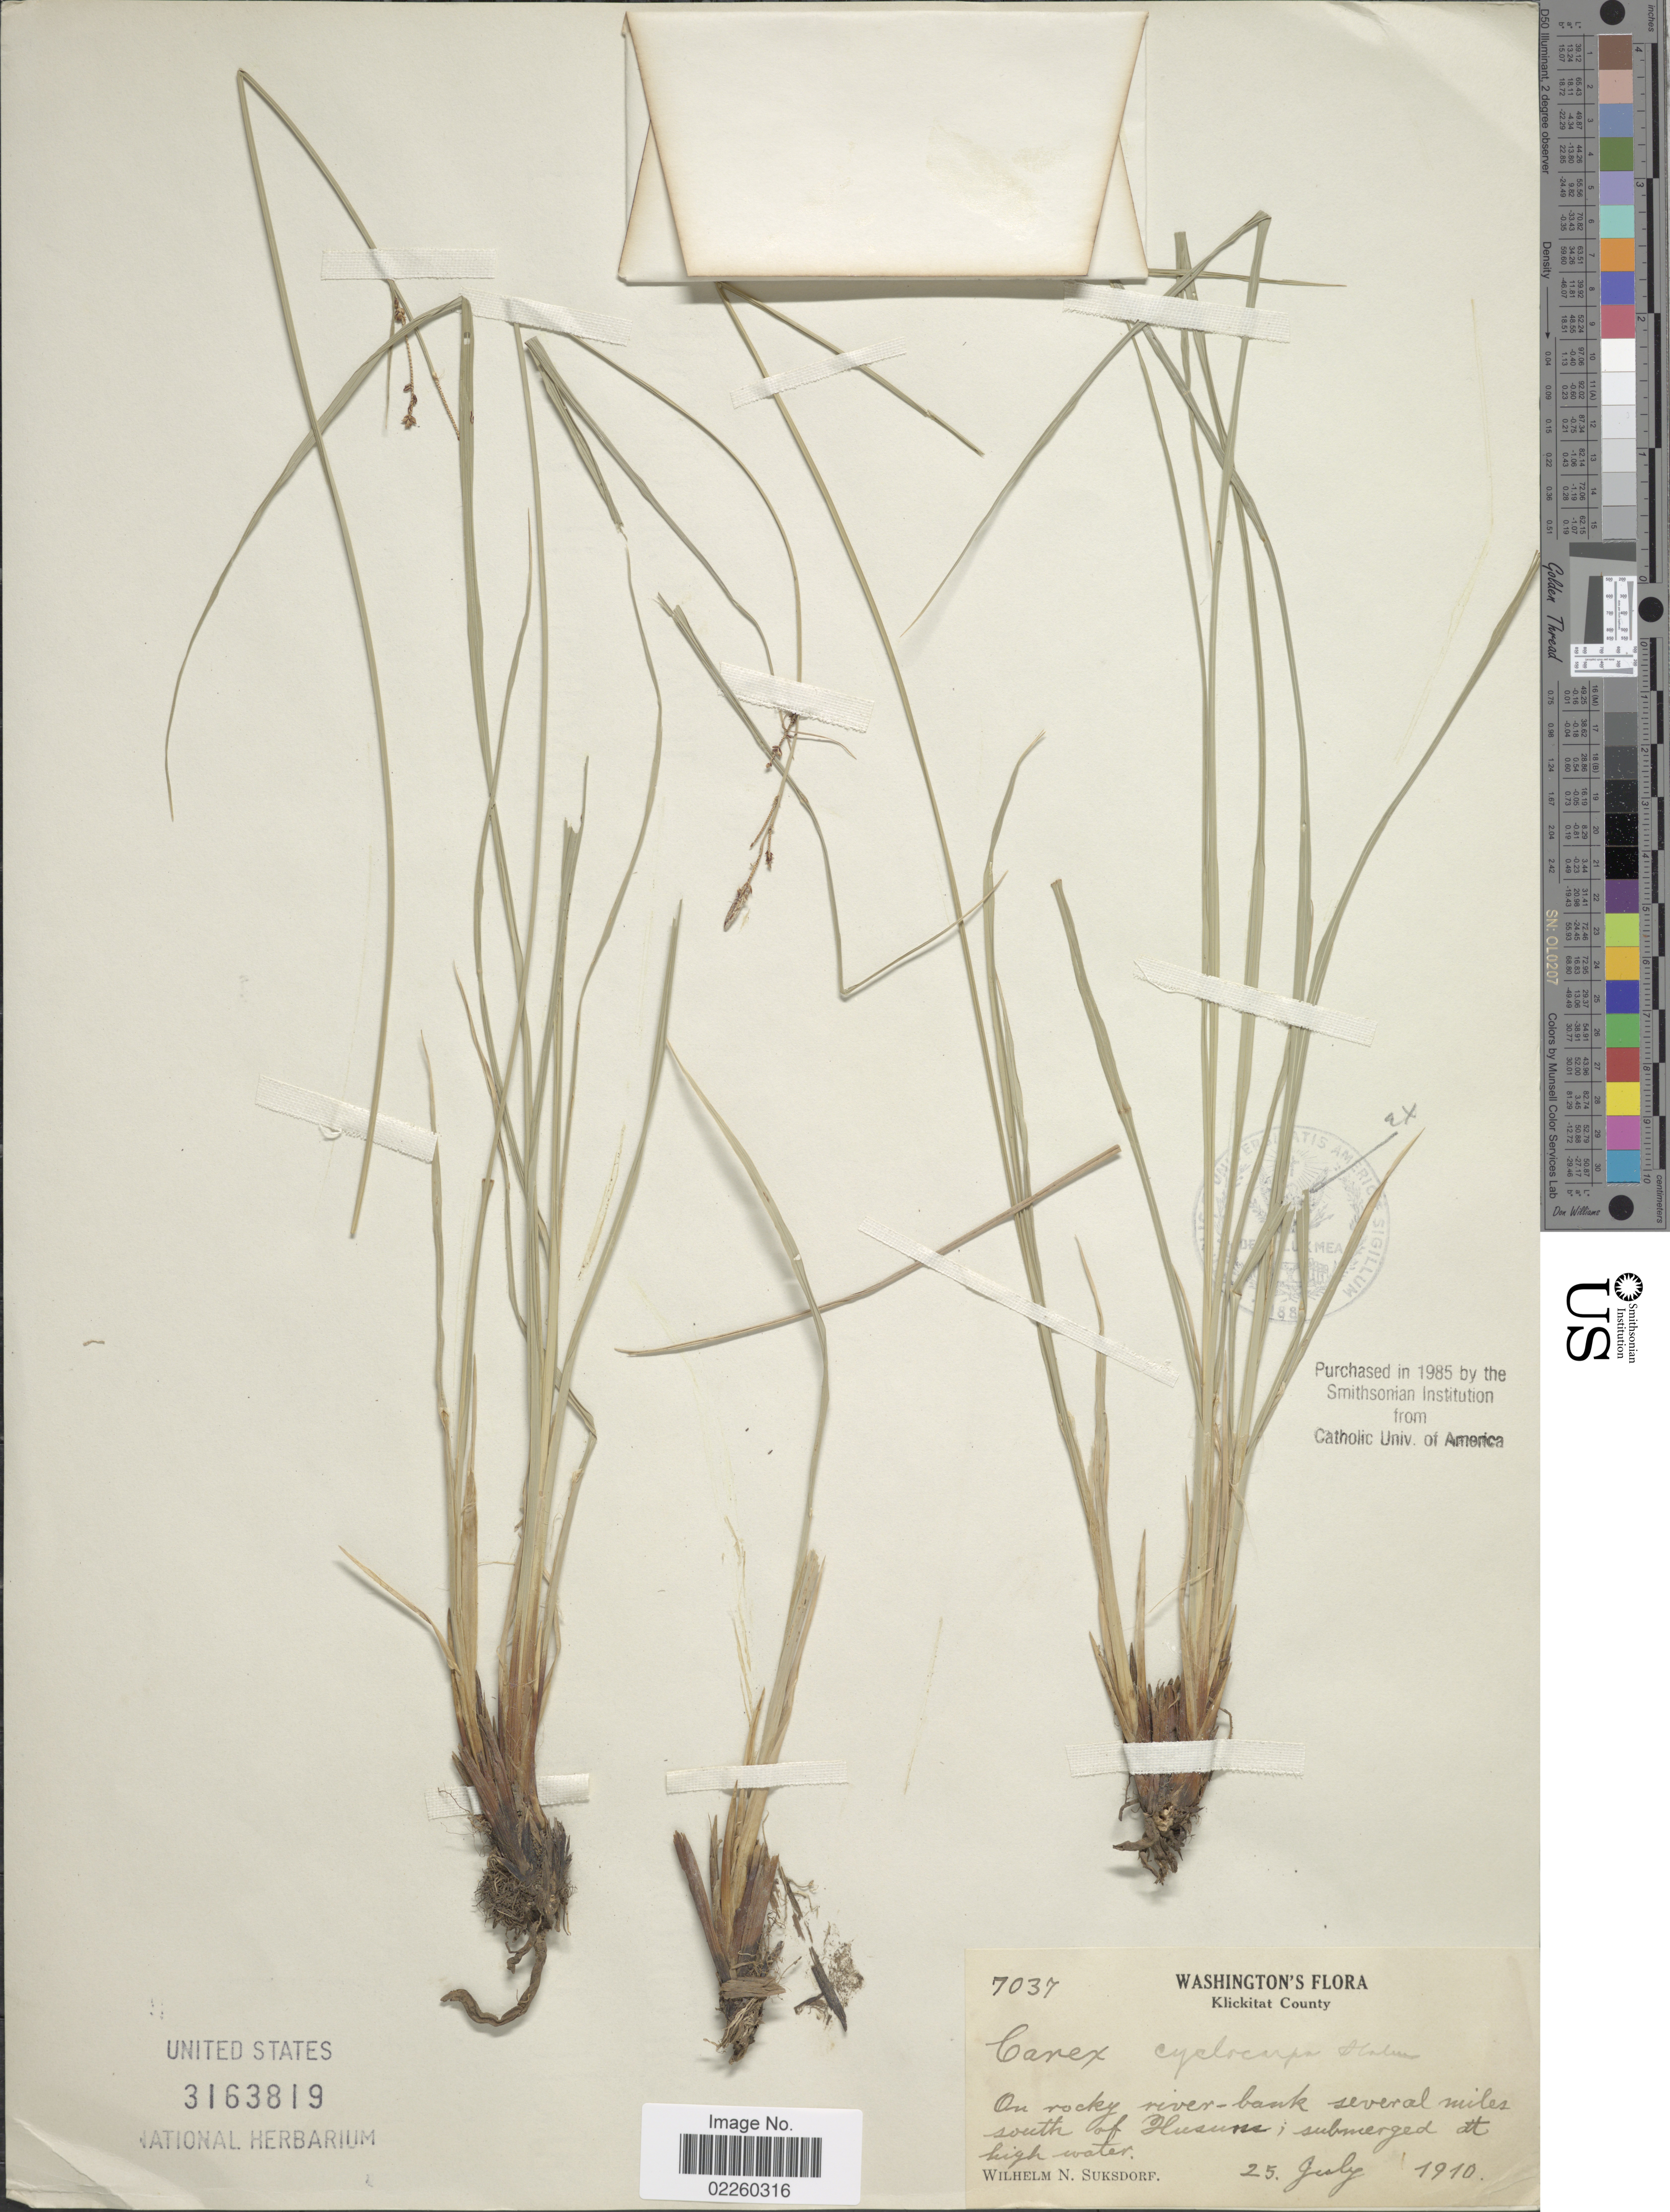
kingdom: Plantae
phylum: Tracheophyta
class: Liliopsida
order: Poales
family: Cyperaceae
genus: Carex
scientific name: Carex bigelowii subsp. lugens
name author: (Holm) T.V. Egorova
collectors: W. N. Suksdorf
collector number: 7037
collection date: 1910-07-25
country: United States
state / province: Washington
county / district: Klickitat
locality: Klickitat County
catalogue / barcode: US 3163819